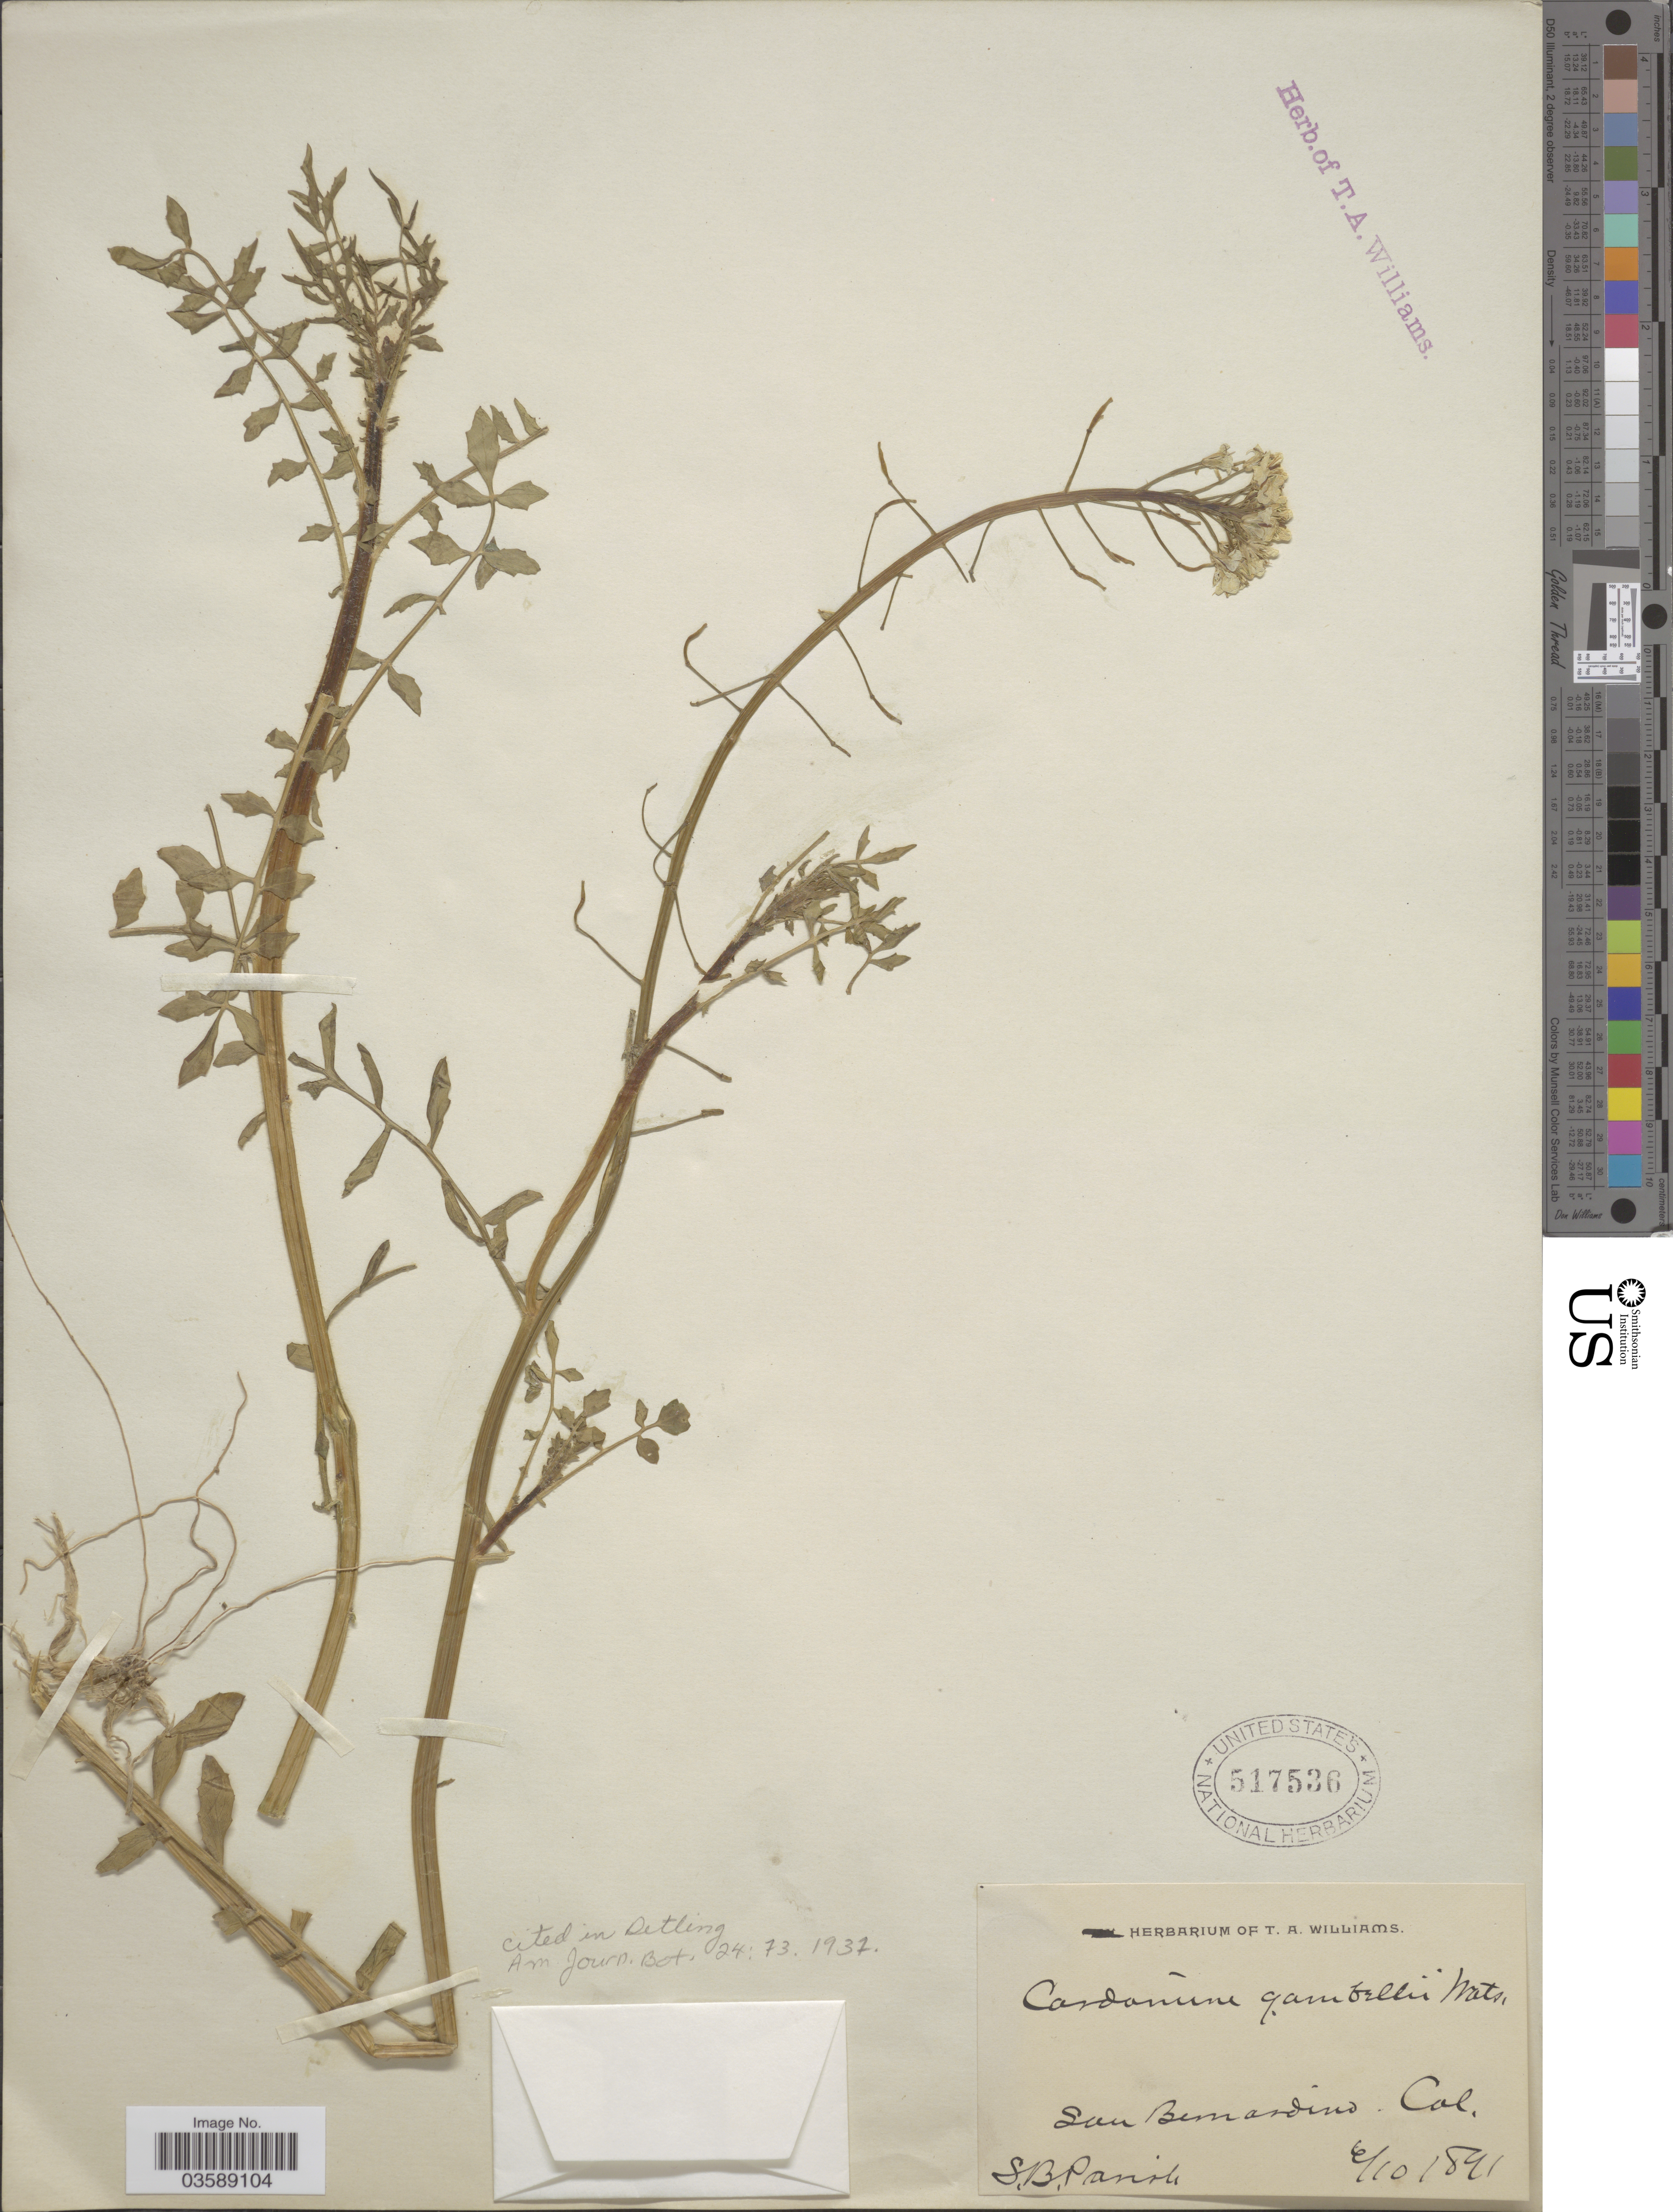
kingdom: Plantae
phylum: Tracheophyta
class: Magnoliopsida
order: Brassicales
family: Brassicaceae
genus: Cardamine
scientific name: Cardamine gambellii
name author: S. Watson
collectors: S. B. Parish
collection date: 1891-06-10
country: United States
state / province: California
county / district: San Bernardino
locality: San Bernardino.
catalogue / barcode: US 517536